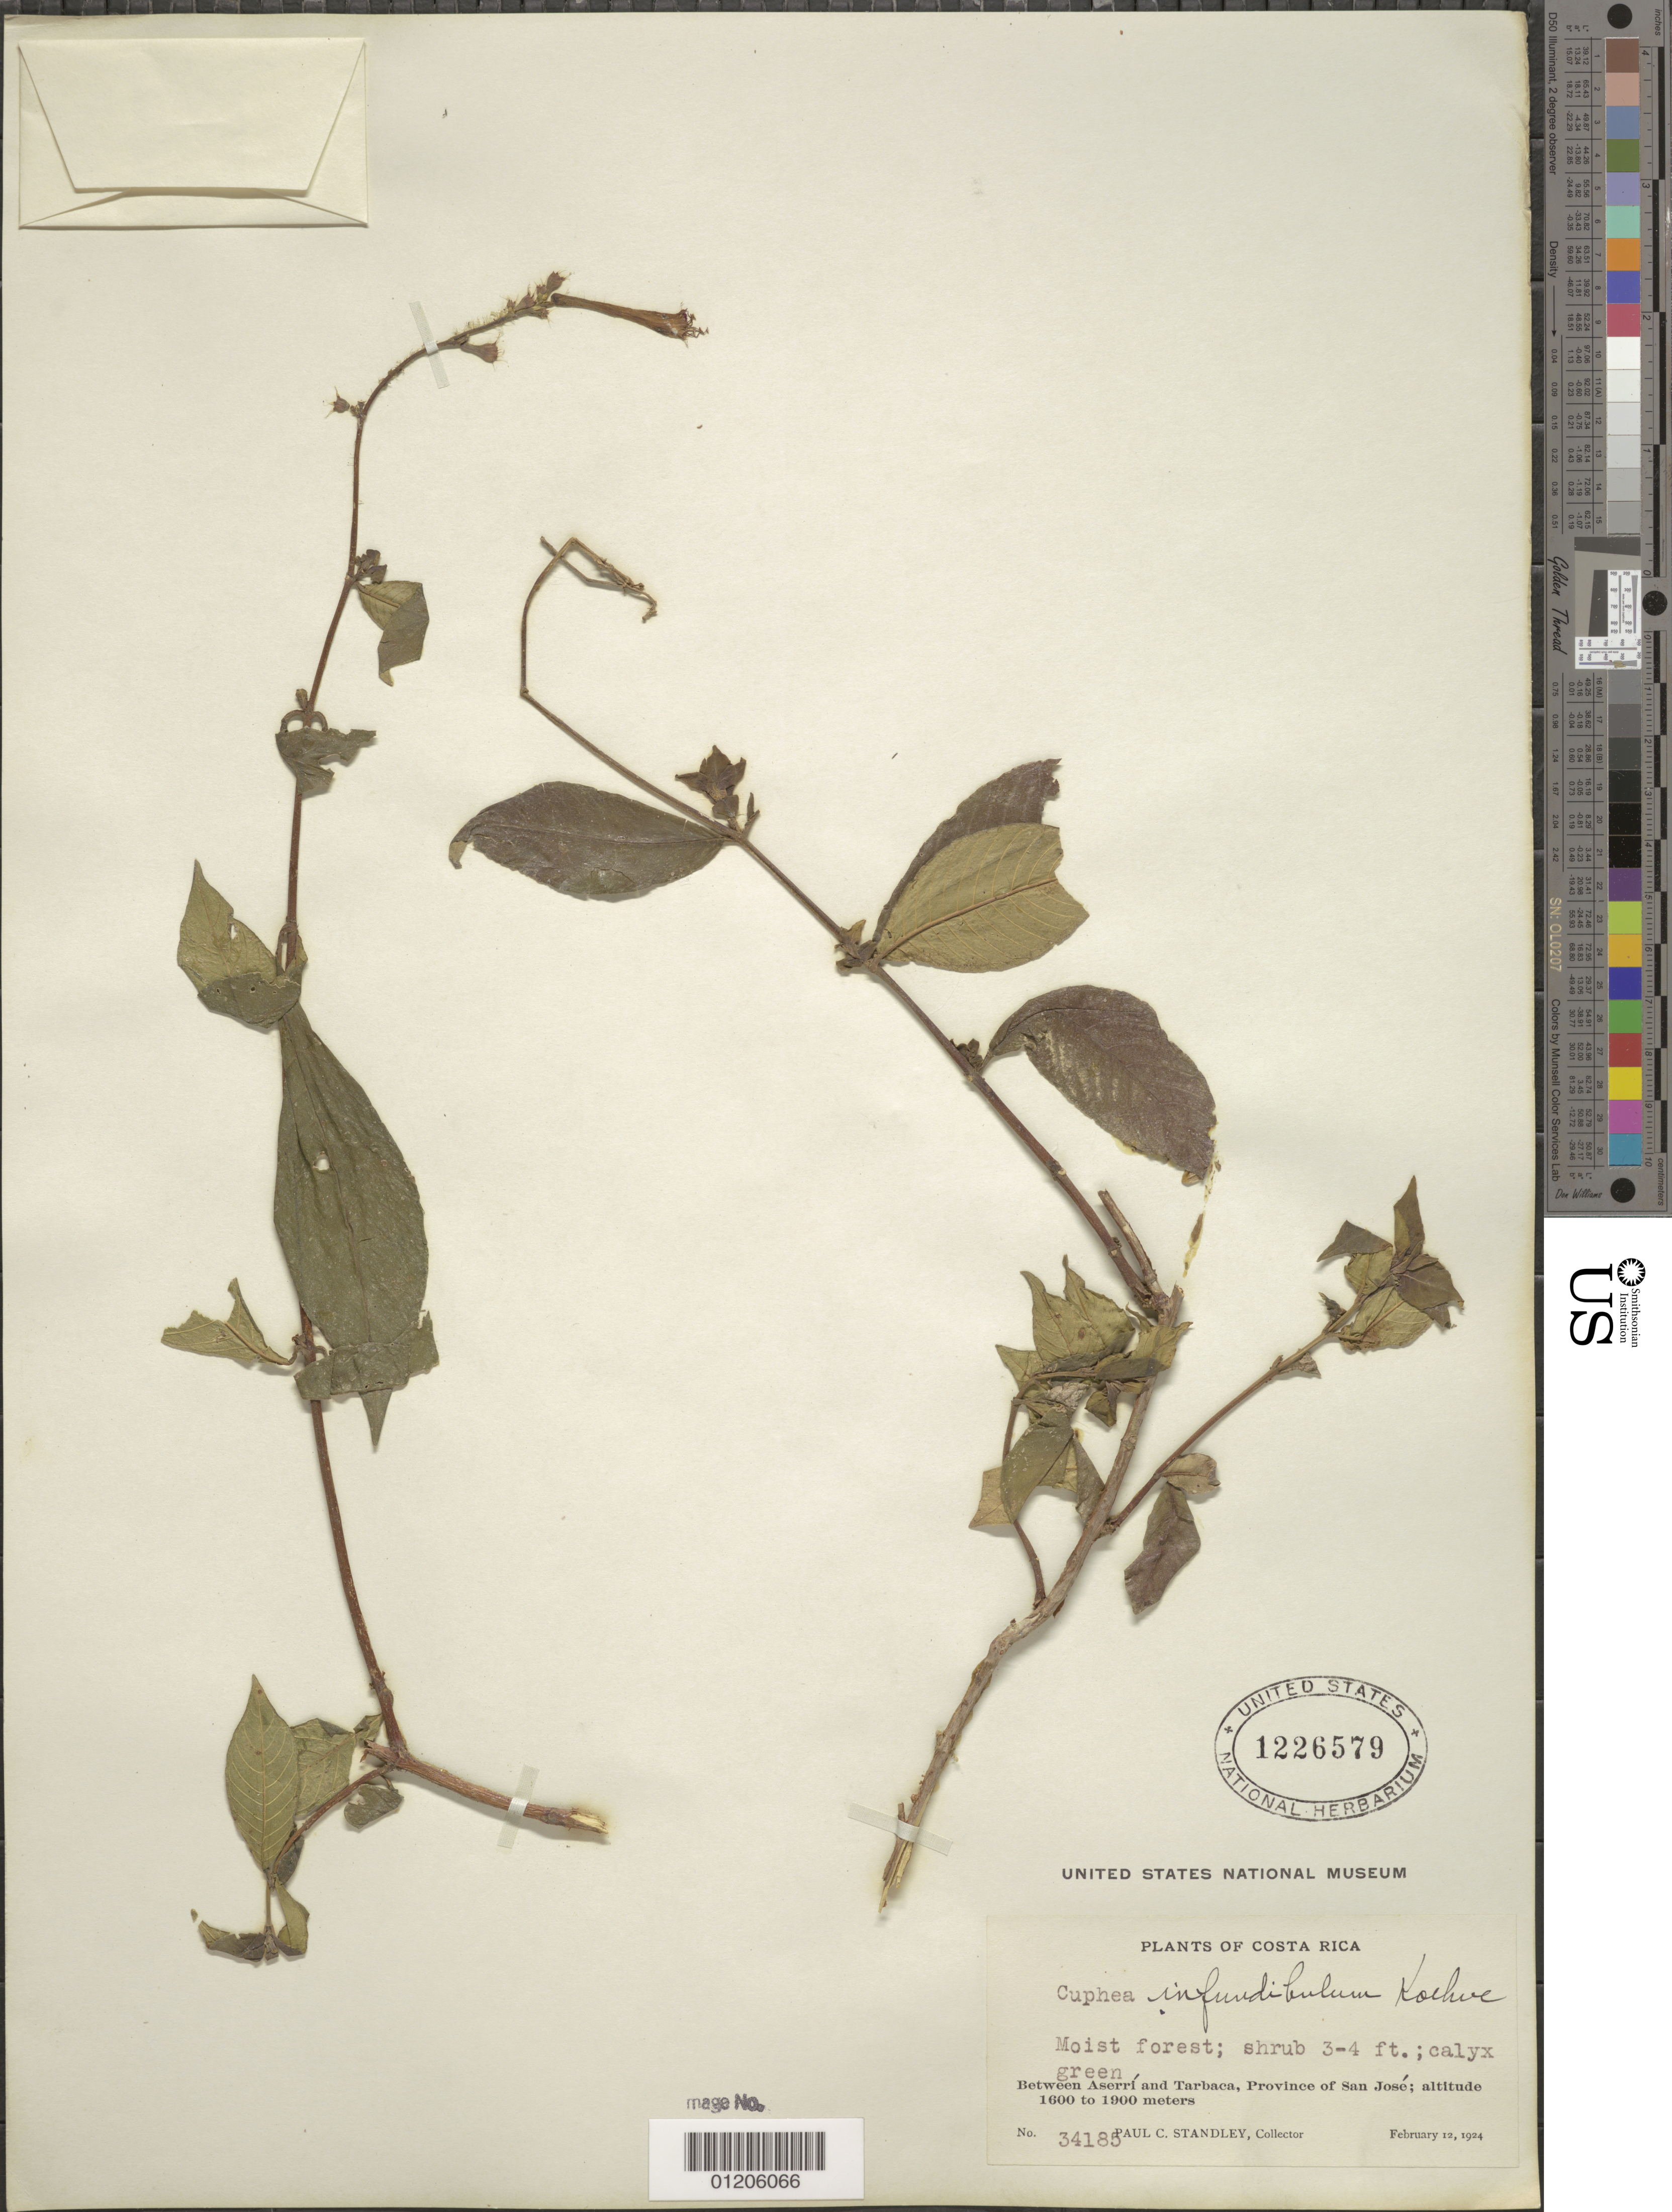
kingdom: Plantae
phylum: Tracheophyta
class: Magnoliopsida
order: Myrtales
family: Lythraceae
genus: Cuphea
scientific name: Cuphea infundibulum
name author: Koehne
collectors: P. C. Standley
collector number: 34185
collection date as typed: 12 Feb 1924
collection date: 1924-02-12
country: Costa Rica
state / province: San José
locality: Between Aserri and Tarbaca.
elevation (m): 1600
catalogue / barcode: US 1226579